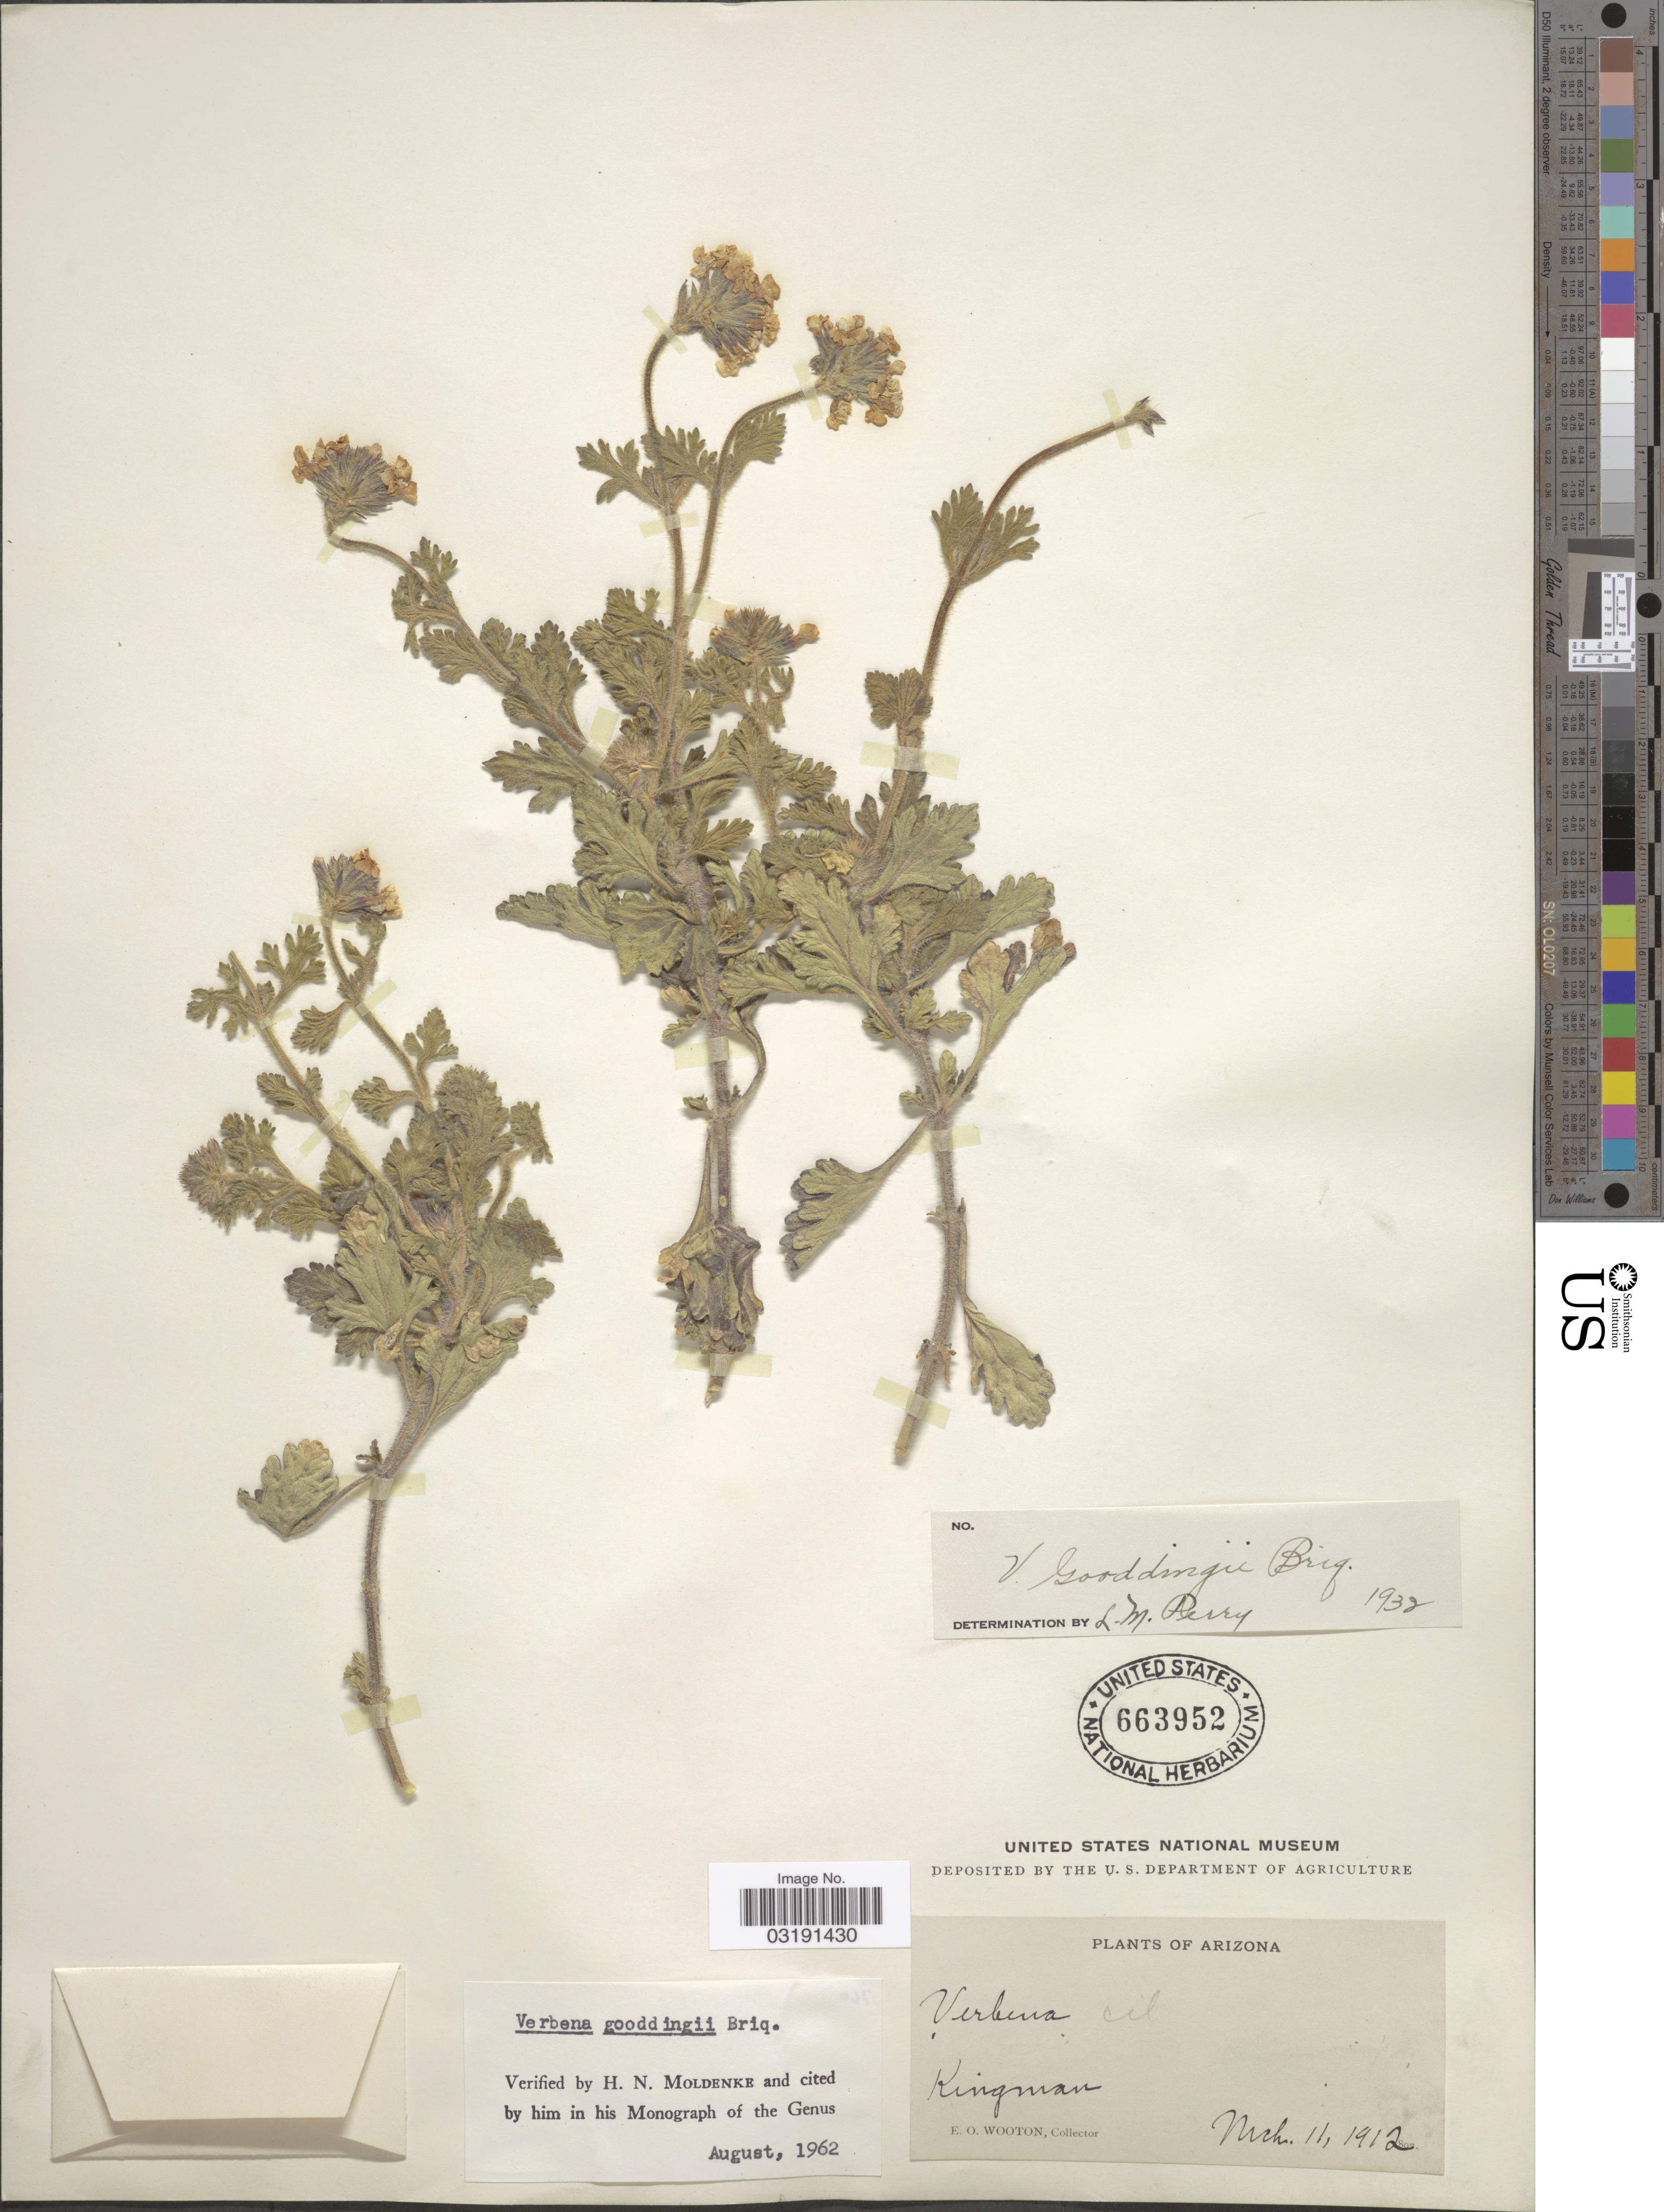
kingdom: Plantae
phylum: Tracheophyta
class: Magnoliopsida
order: Lamiales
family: Verbenaceae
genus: Verbena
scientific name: Verbena gooddingii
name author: Briq.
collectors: E. O. Wooton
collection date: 1912-03-11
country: United States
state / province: Arizona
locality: Kingman.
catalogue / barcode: US 663952